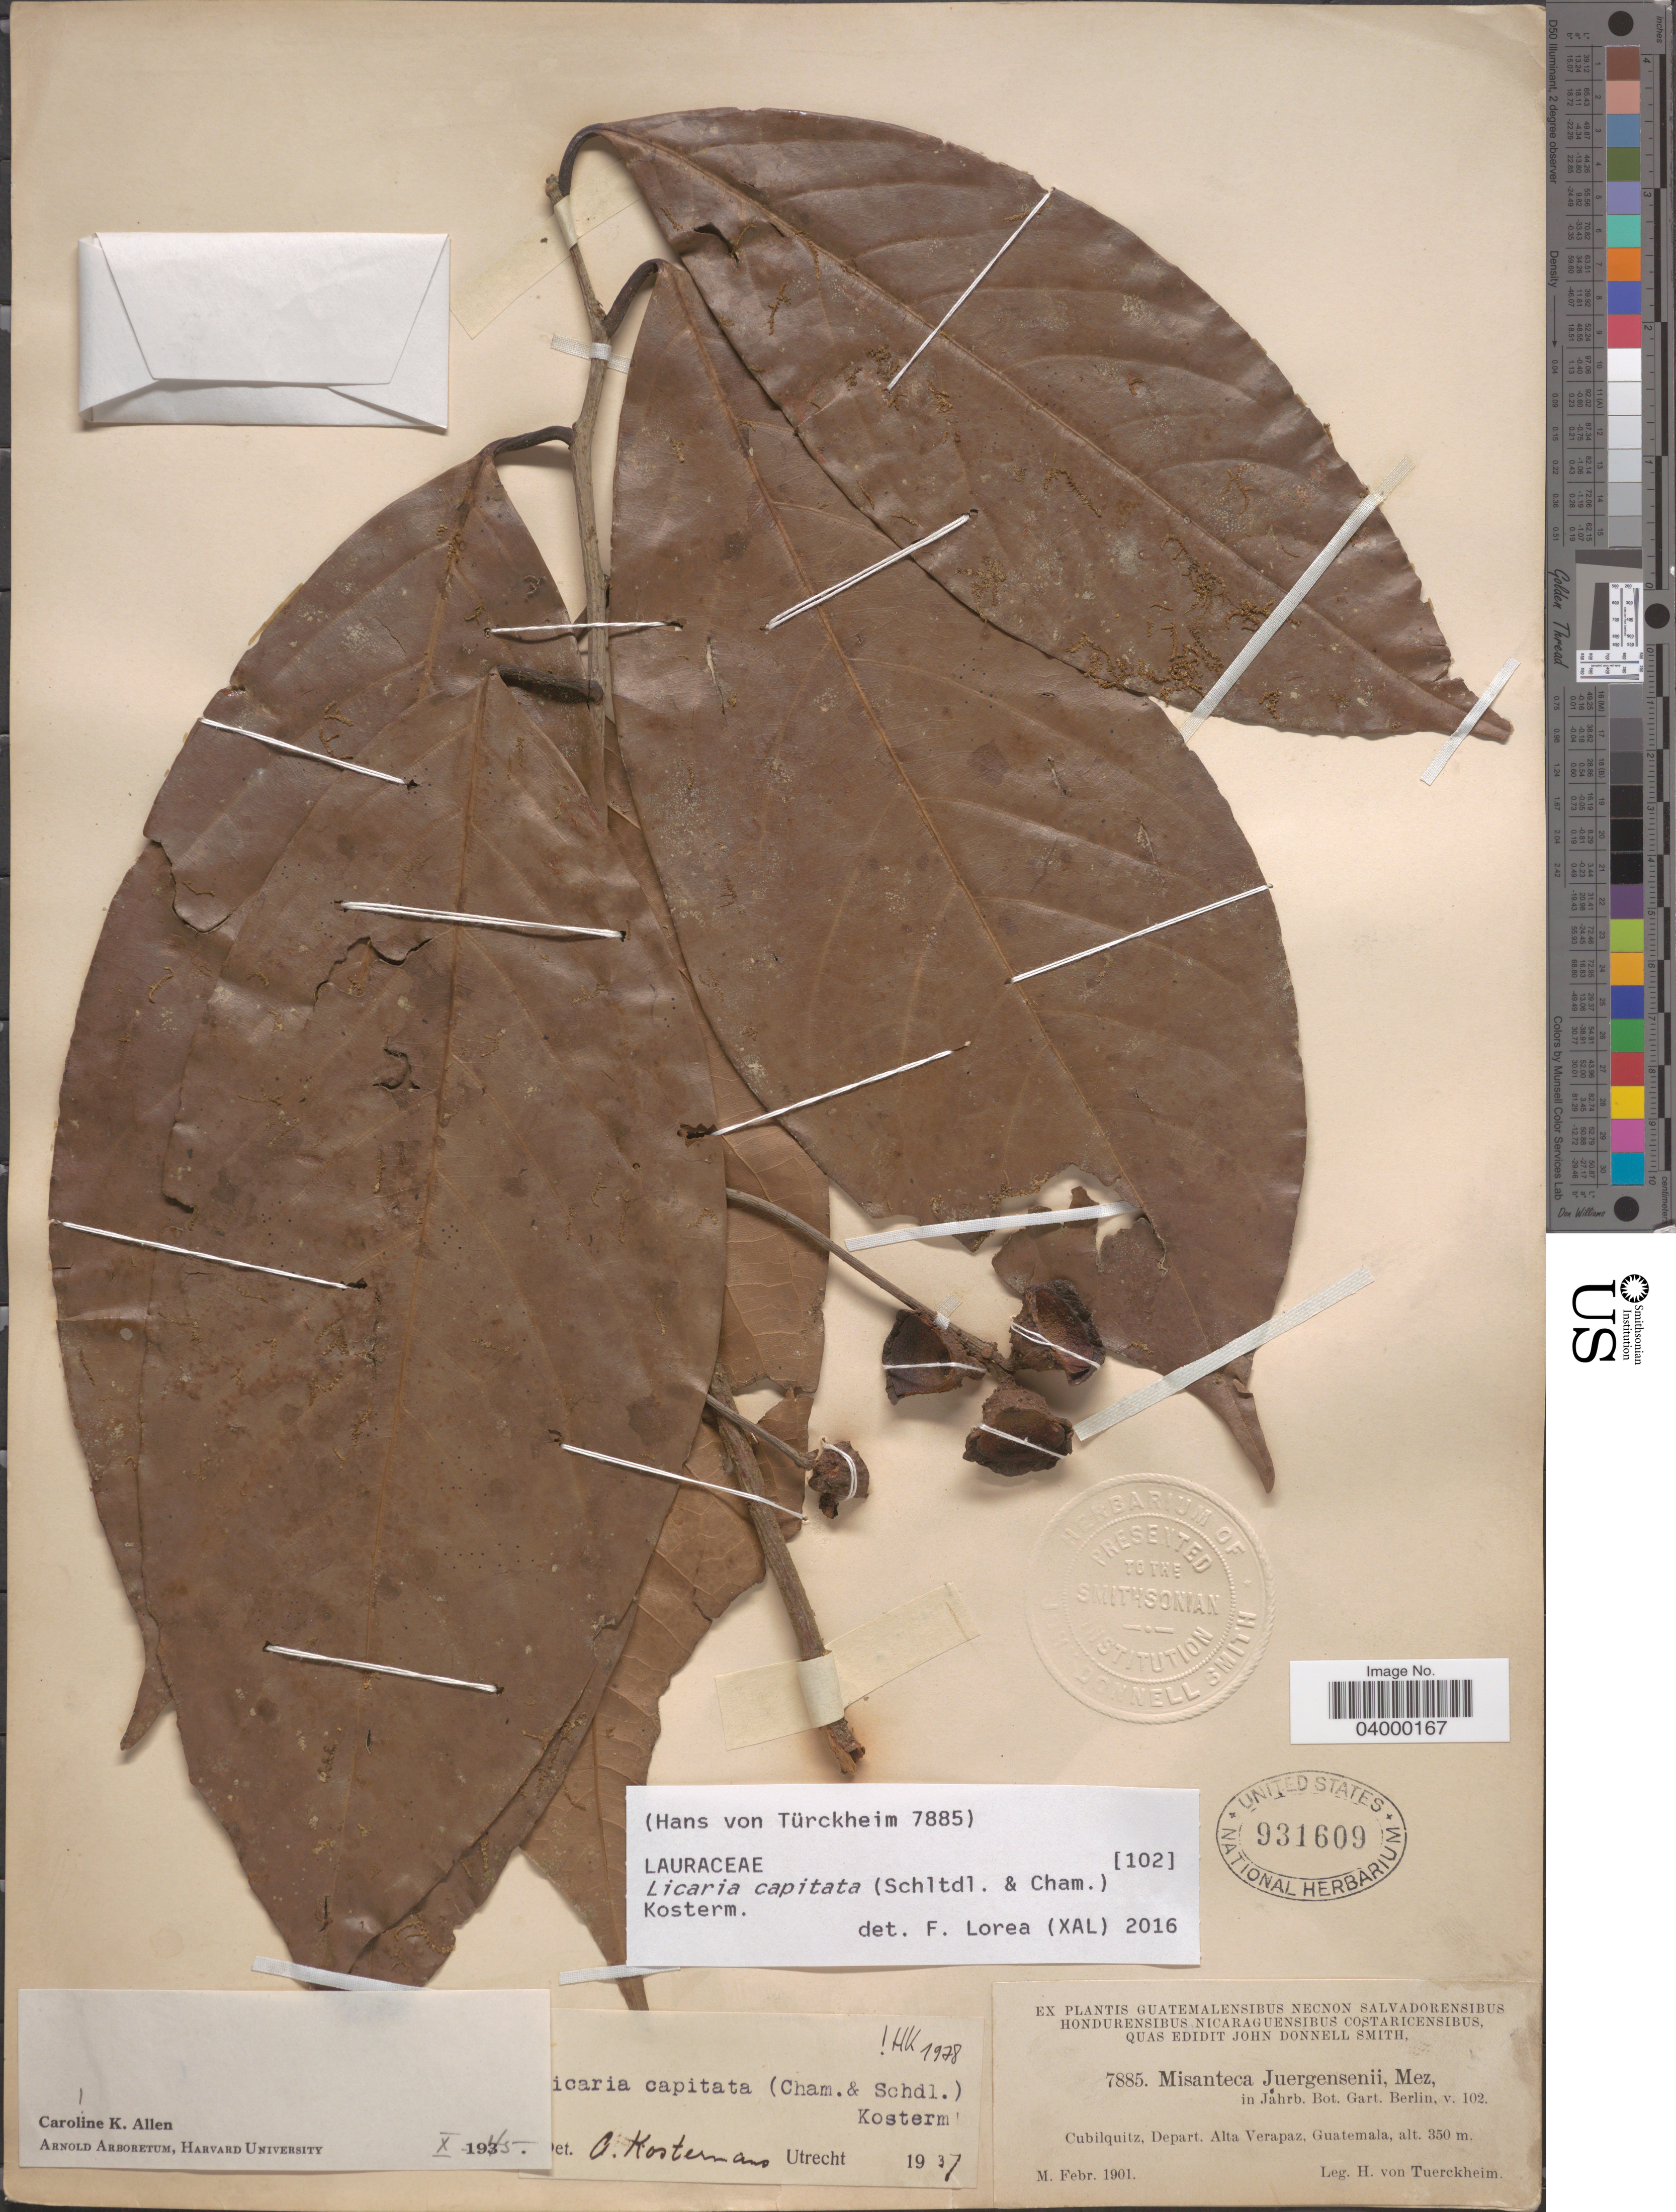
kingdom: Plantae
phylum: Tracheophyta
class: Magnoliopsida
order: Laurales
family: Lauraceae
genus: Licaria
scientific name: Licaria capitata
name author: (Schltdl. & Cham.) Kosterm.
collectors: H. von Tuerckheim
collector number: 7885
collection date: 1901-02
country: Guatemala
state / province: Alta Verapaz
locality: Cubilquitz, Depart. Alta Verapaz.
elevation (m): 350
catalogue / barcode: US 931609